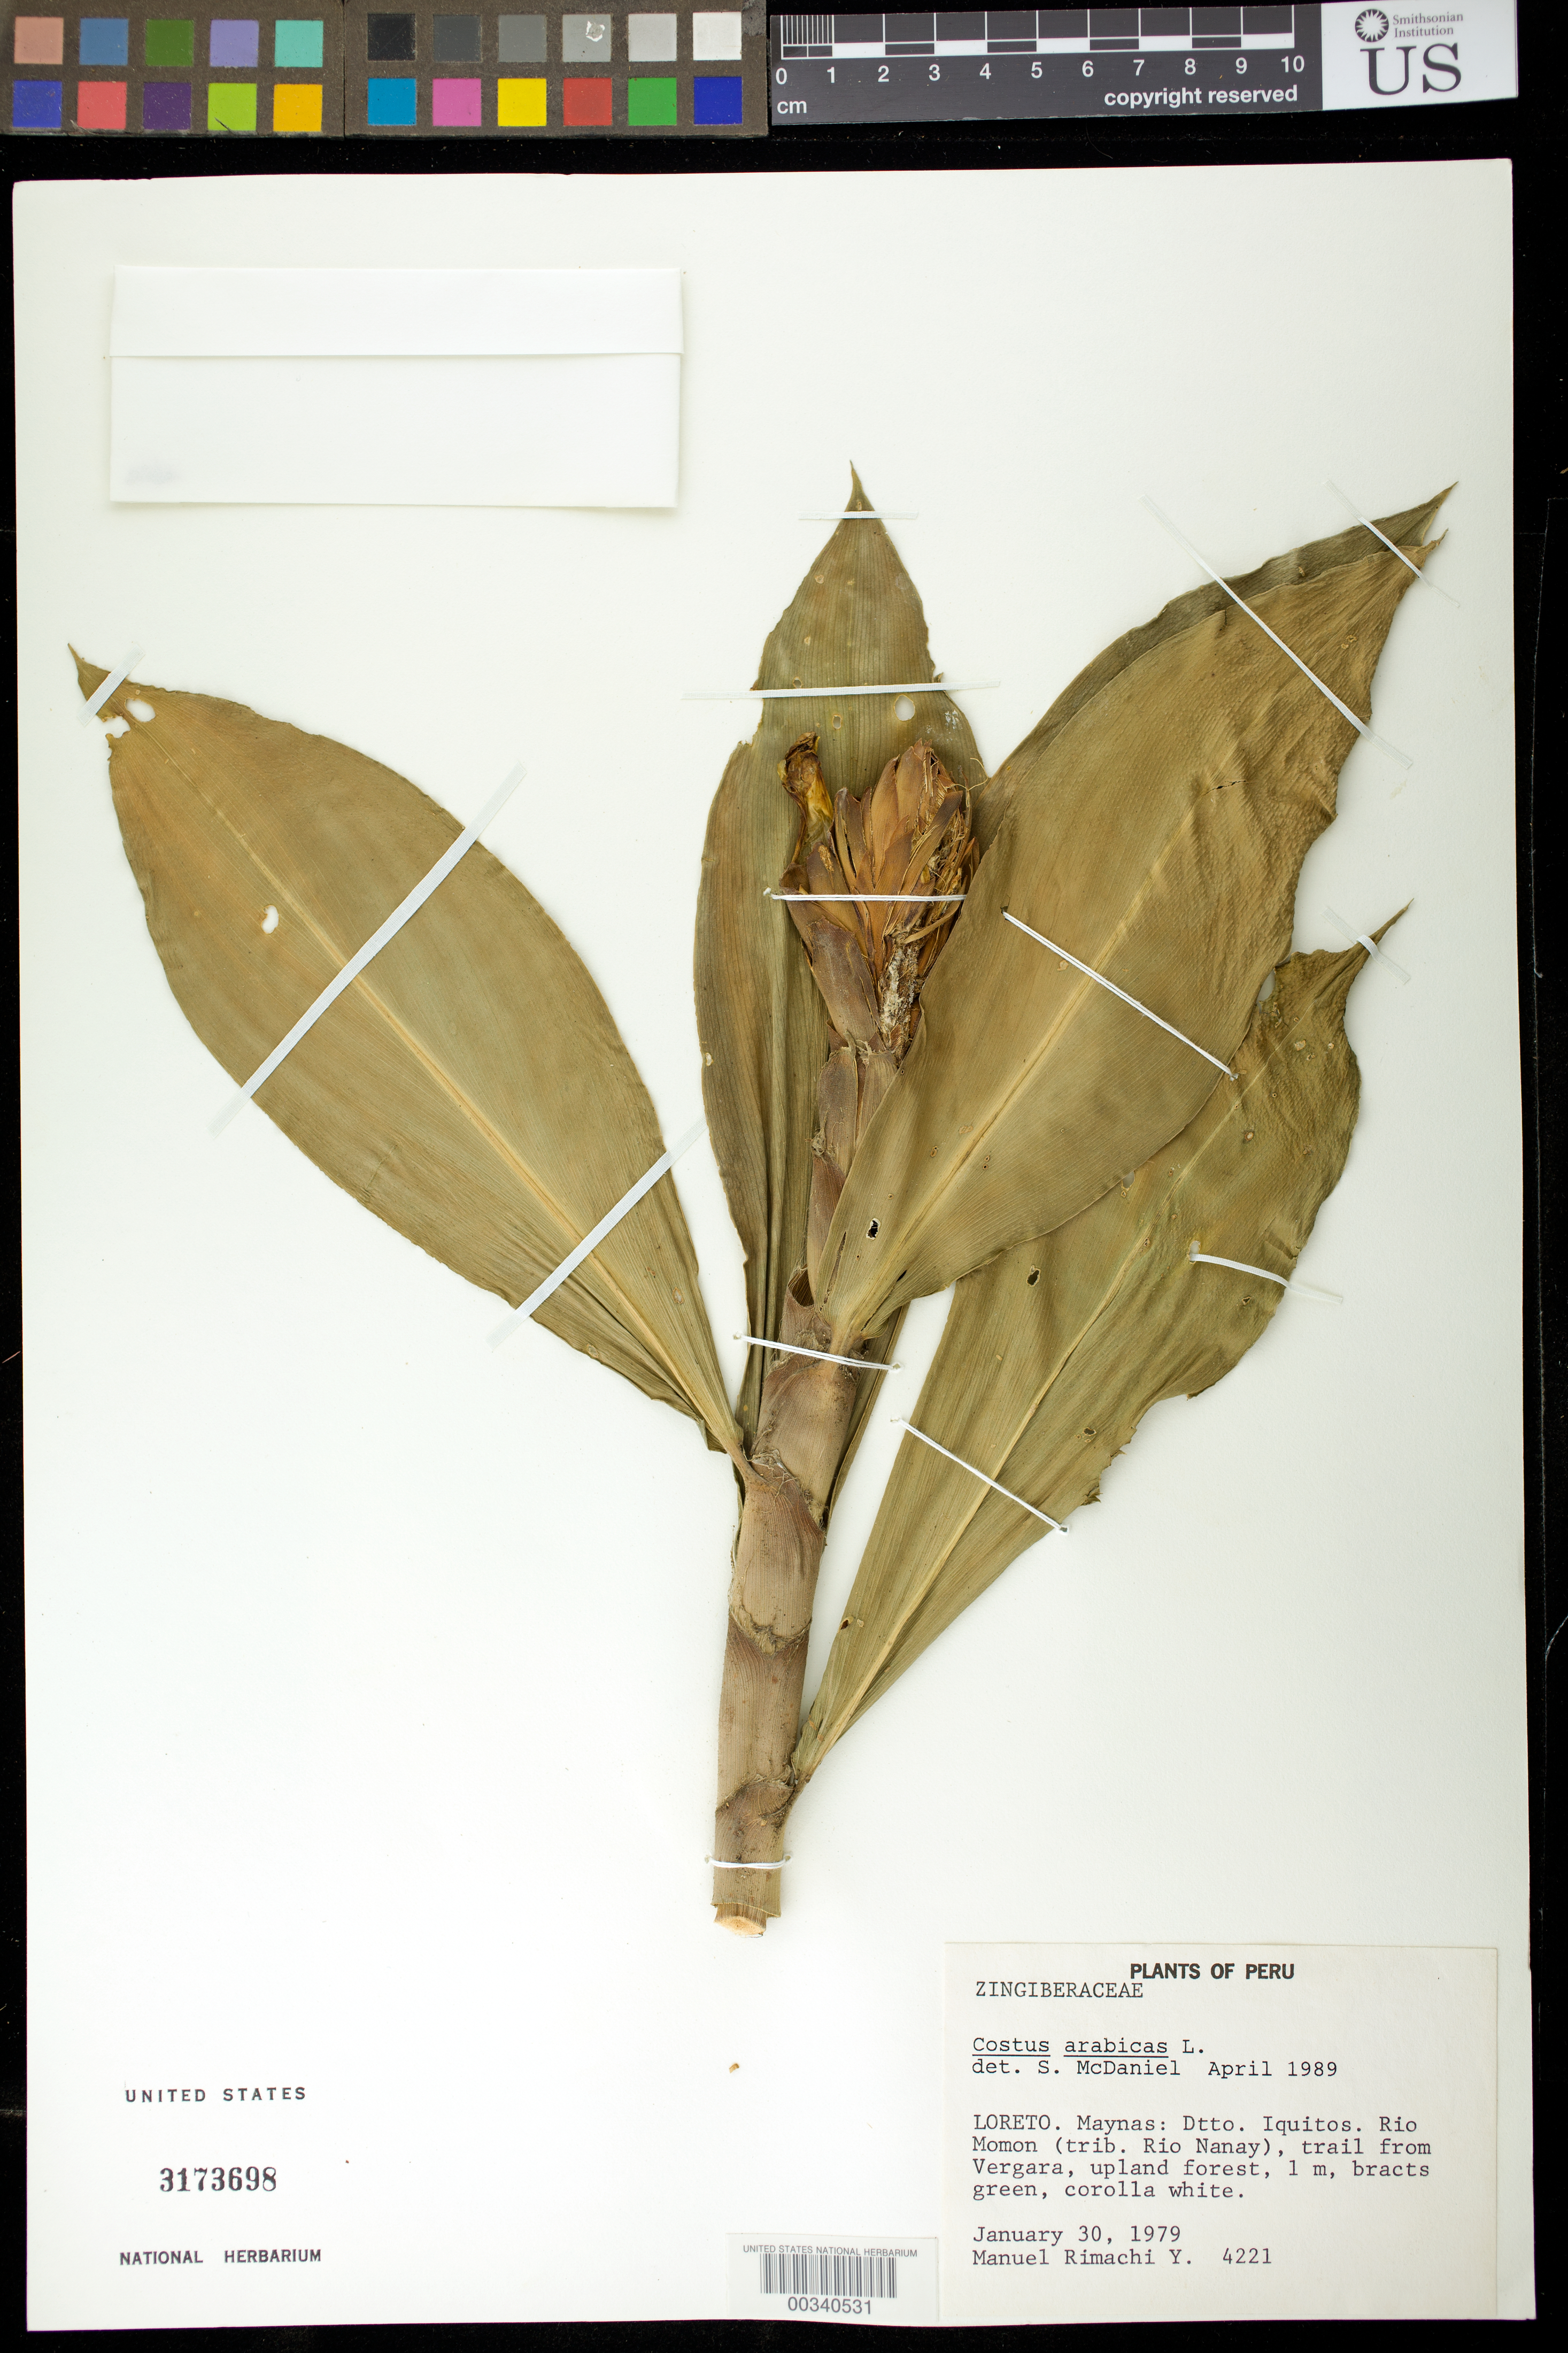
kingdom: Plantae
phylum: Tracheophyta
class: Liliopsida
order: Zingiberales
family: Costaceae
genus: Costus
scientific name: Costus arabicus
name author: L.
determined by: McDaniel, Sidney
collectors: M. Rimachi Y.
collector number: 4221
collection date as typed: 30 Jan 1979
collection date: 1979-01-30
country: Peru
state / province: Loreto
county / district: Maynas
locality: Dtto. iquitos, rio momon (trib. rio nanay), trail from vergara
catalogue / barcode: US 3173698